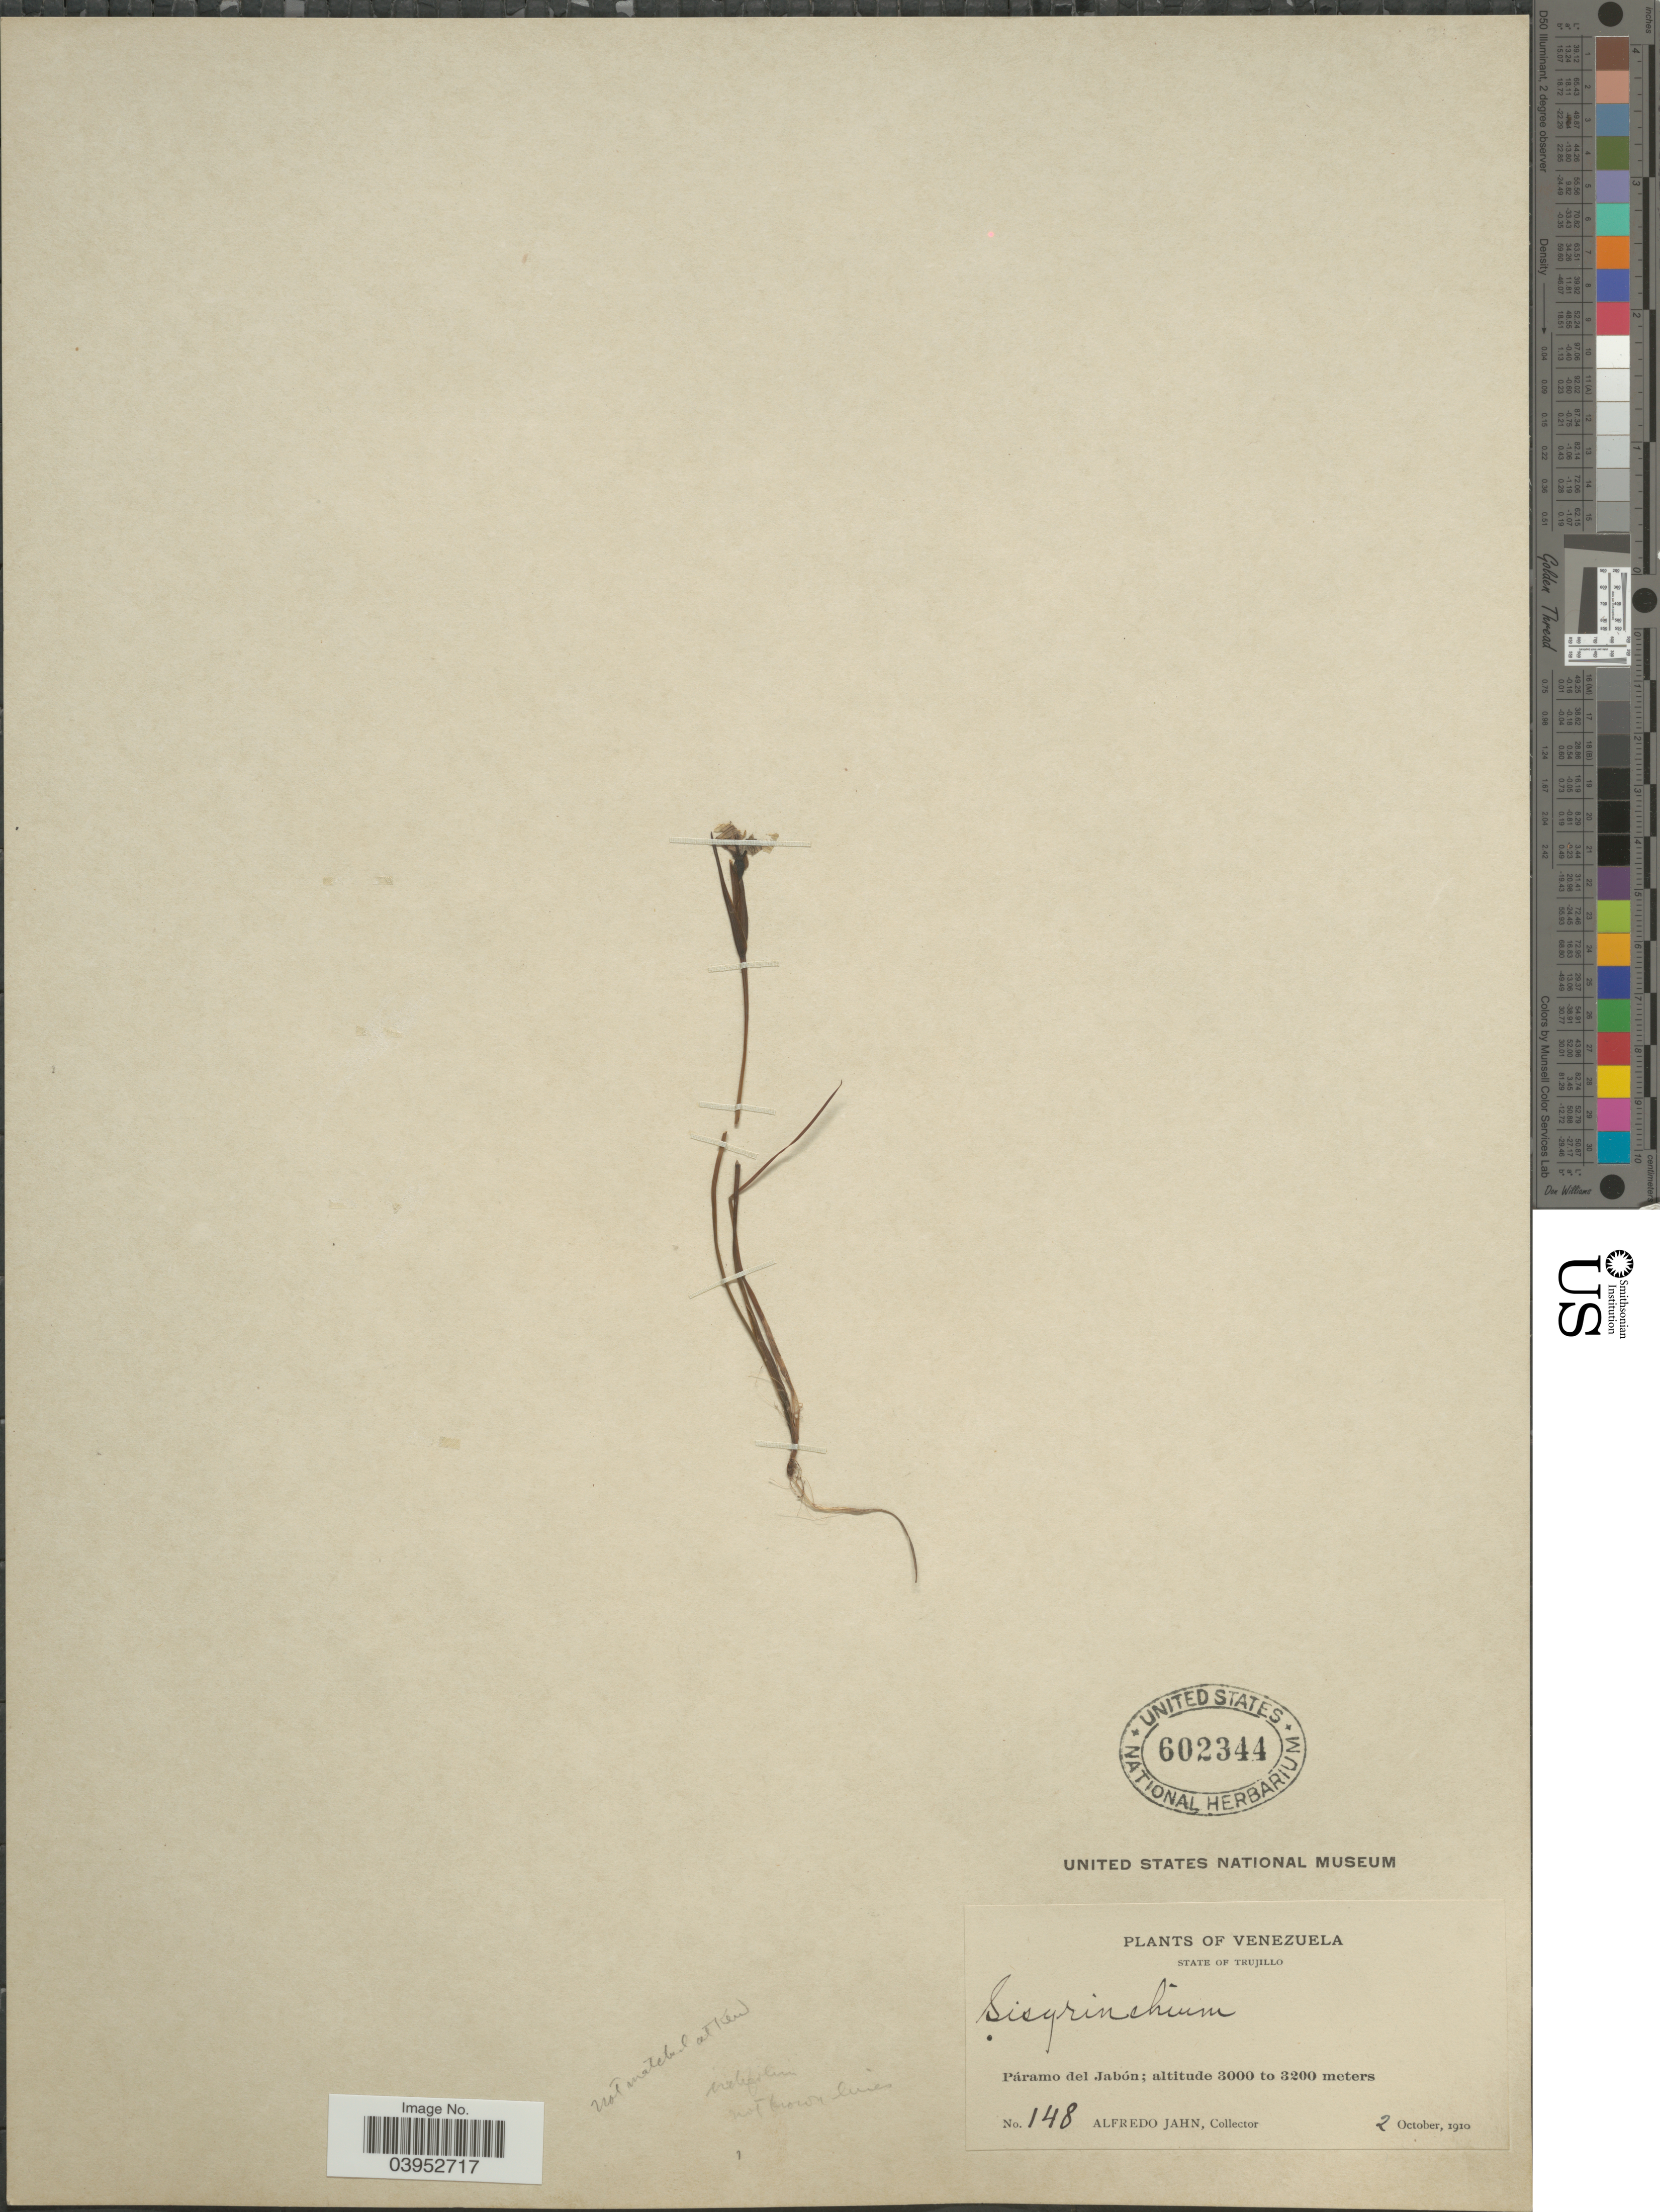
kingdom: Plantae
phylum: Tracheophyta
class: Liliopsida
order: Asparagales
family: Iridaceae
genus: Sisyrinchium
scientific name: Sisyrinchium sp.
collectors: A. Jahn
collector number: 148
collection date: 1910-10-02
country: Venezuela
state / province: Trujillo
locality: Páramo del Jabón.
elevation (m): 3000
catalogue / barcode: US 602344